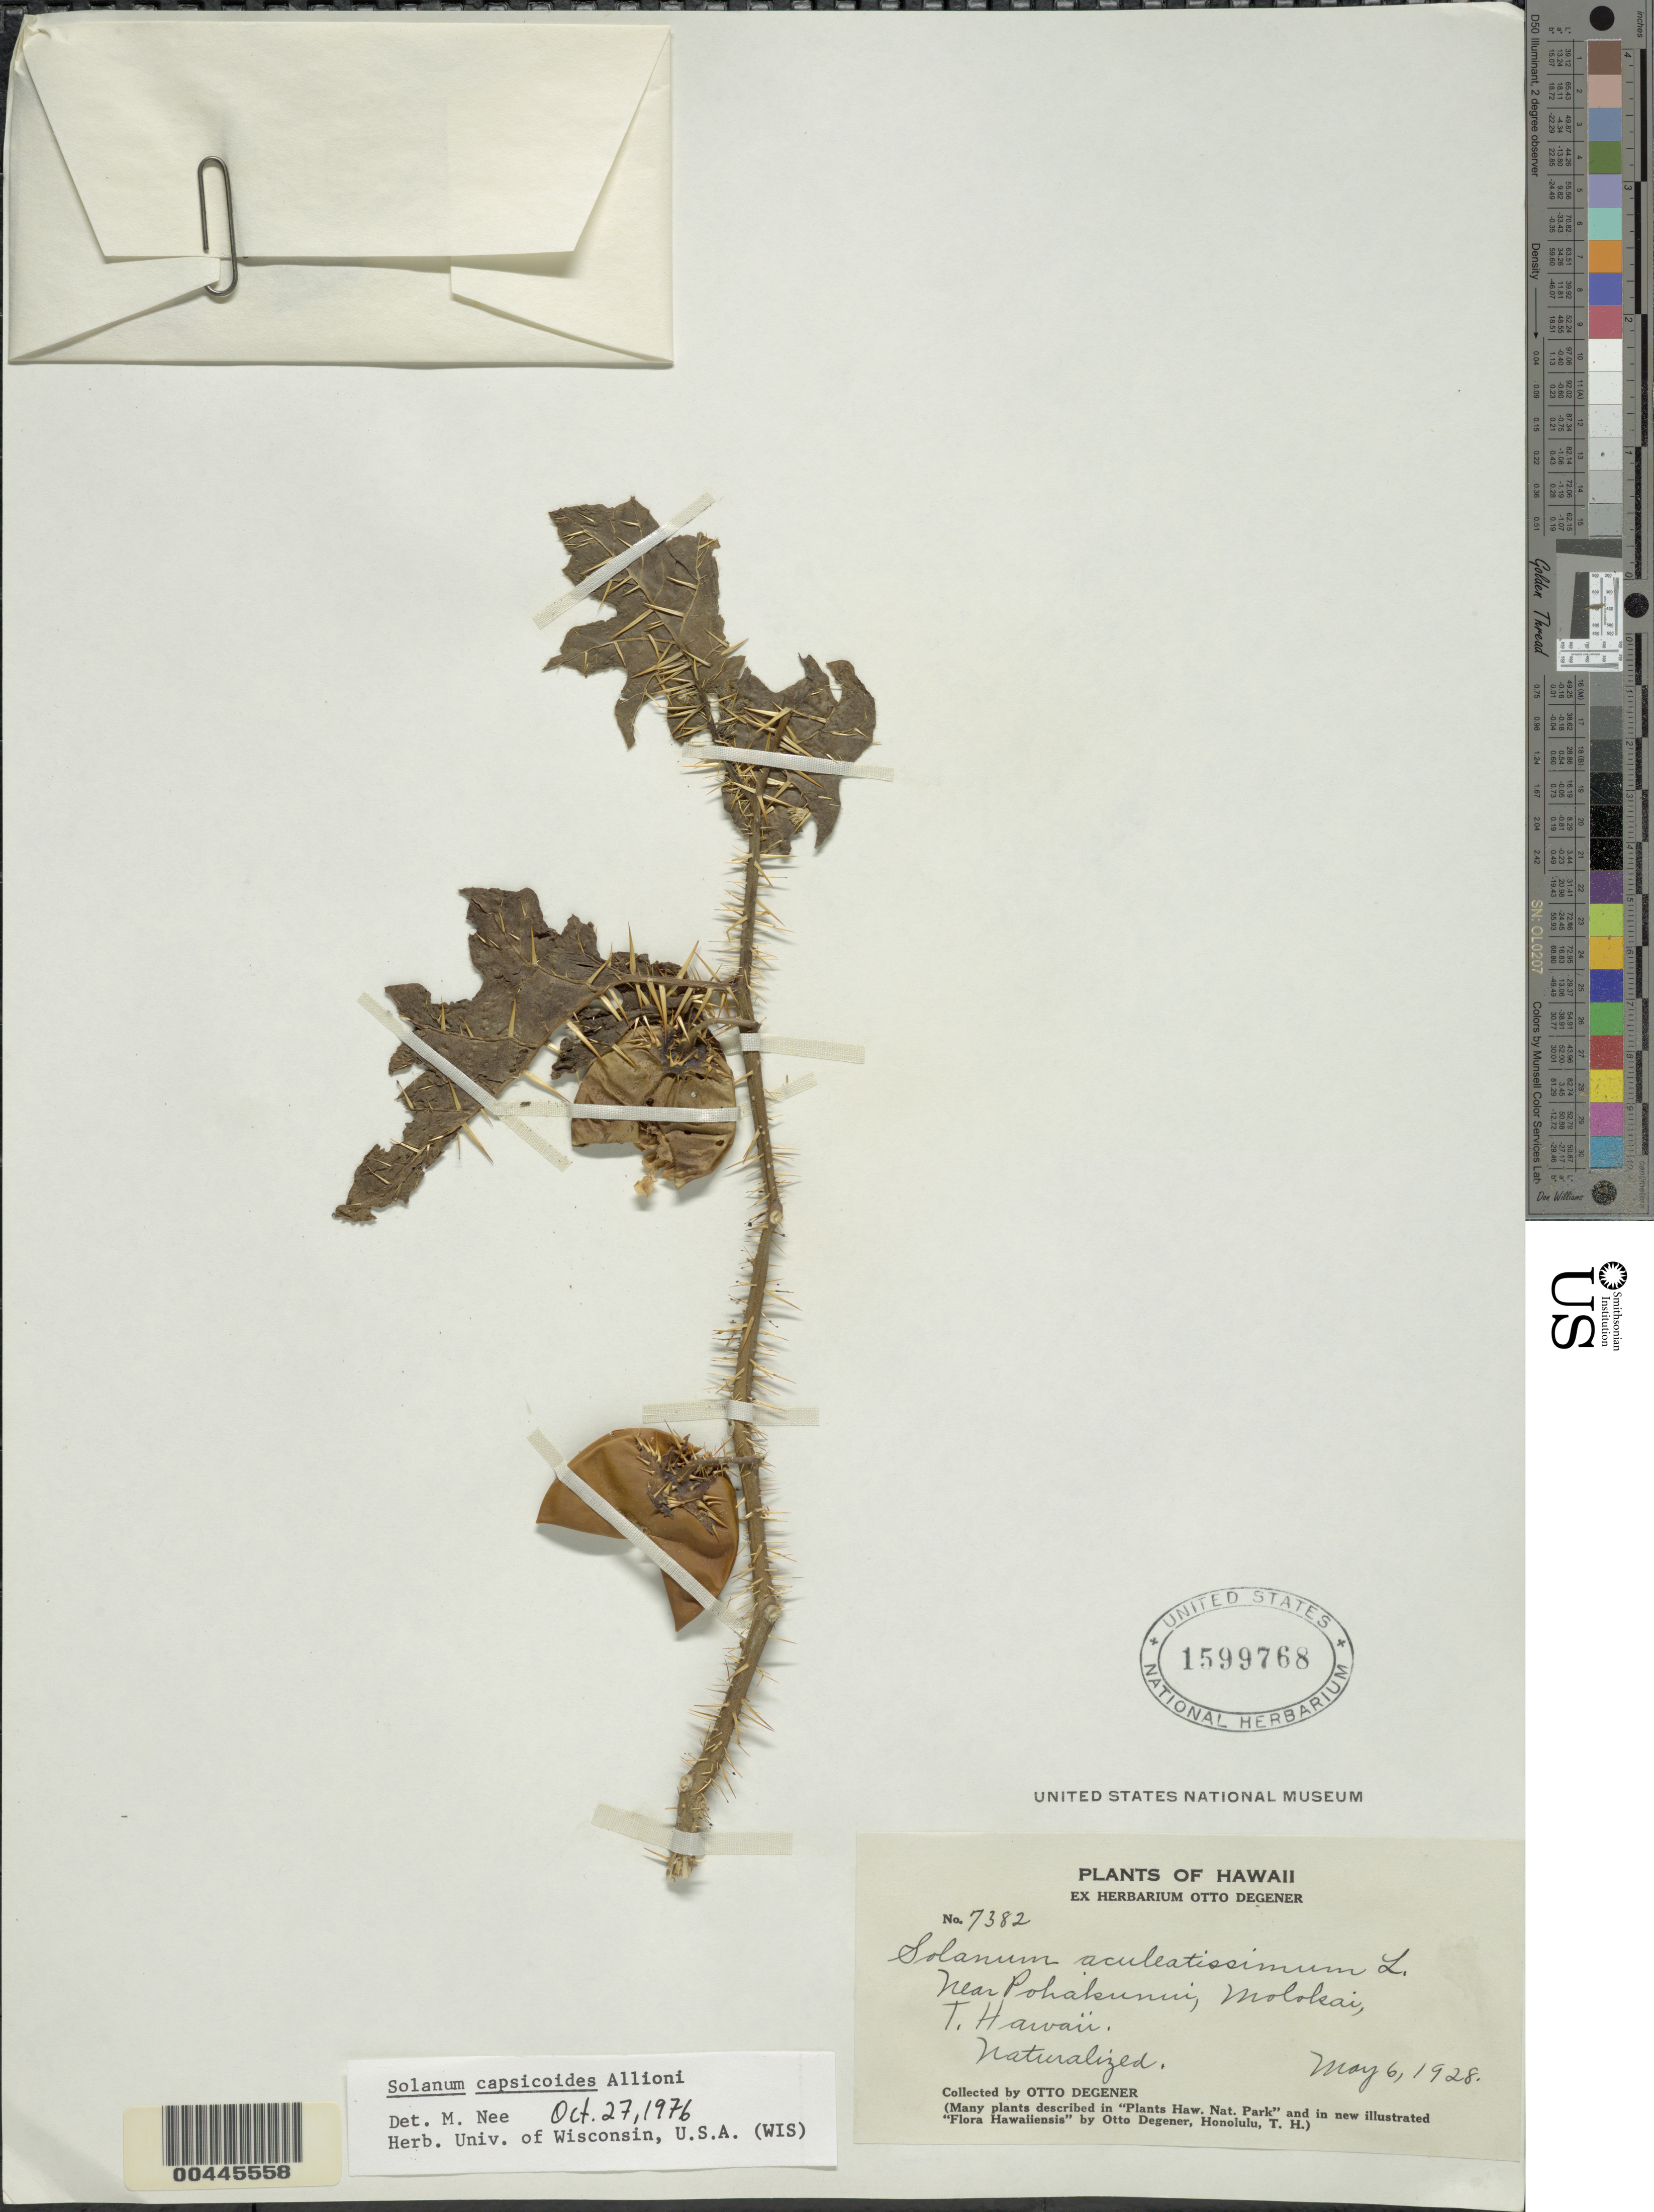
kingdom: Plantae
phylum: Tracheophyta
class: Magnoliopsida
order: Solanales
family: Solanaceae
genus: Solanum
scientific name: Solanum capsicoides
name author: All.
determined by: Nee, Michael H.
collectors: O. Degener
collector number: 7382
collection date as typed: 6 May 1928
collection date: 1928-05-06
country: United States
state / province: Hawaii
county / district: Maui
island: Moloka'i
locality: Near Pohakunui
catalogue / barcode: US 1599768